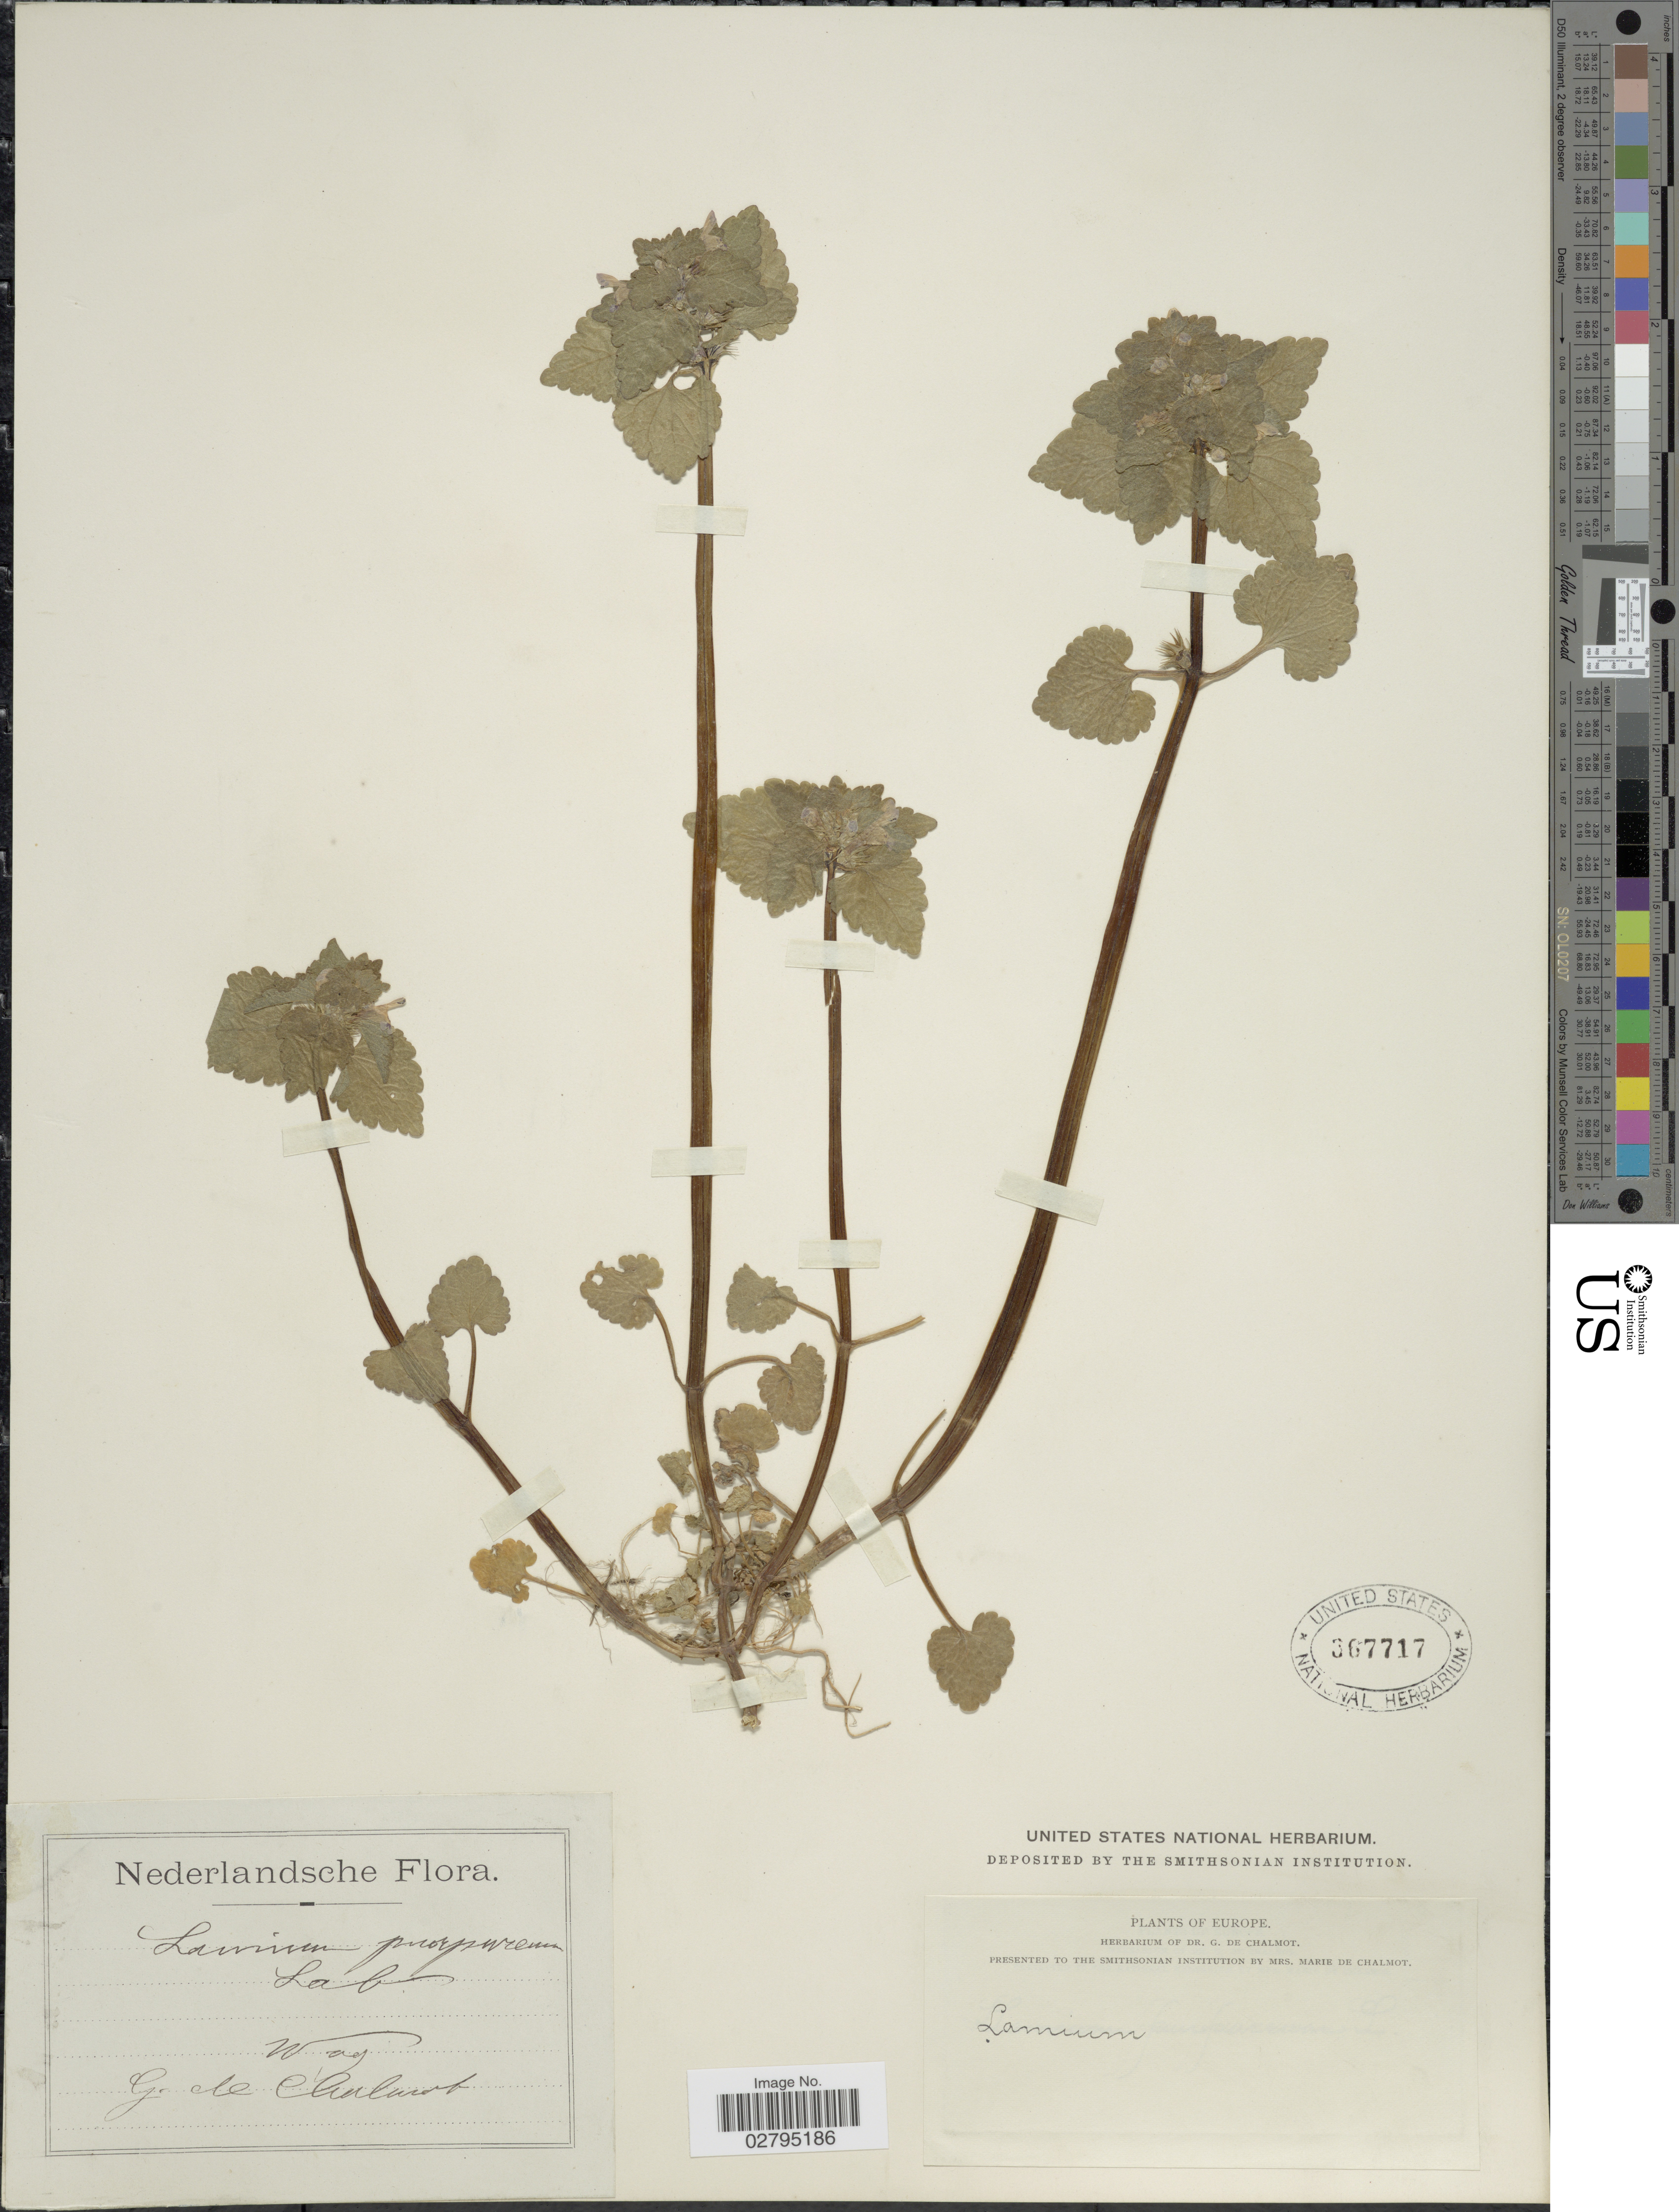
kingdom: Plantae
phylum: Tracheophyta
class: Magnoliopsida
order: Lamiales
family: Lamiaceae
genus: Lamium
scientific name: Lamium purpureum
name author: L.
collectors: G. de Chalmot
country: Netherlands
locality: Wag.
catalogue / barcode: US 367717